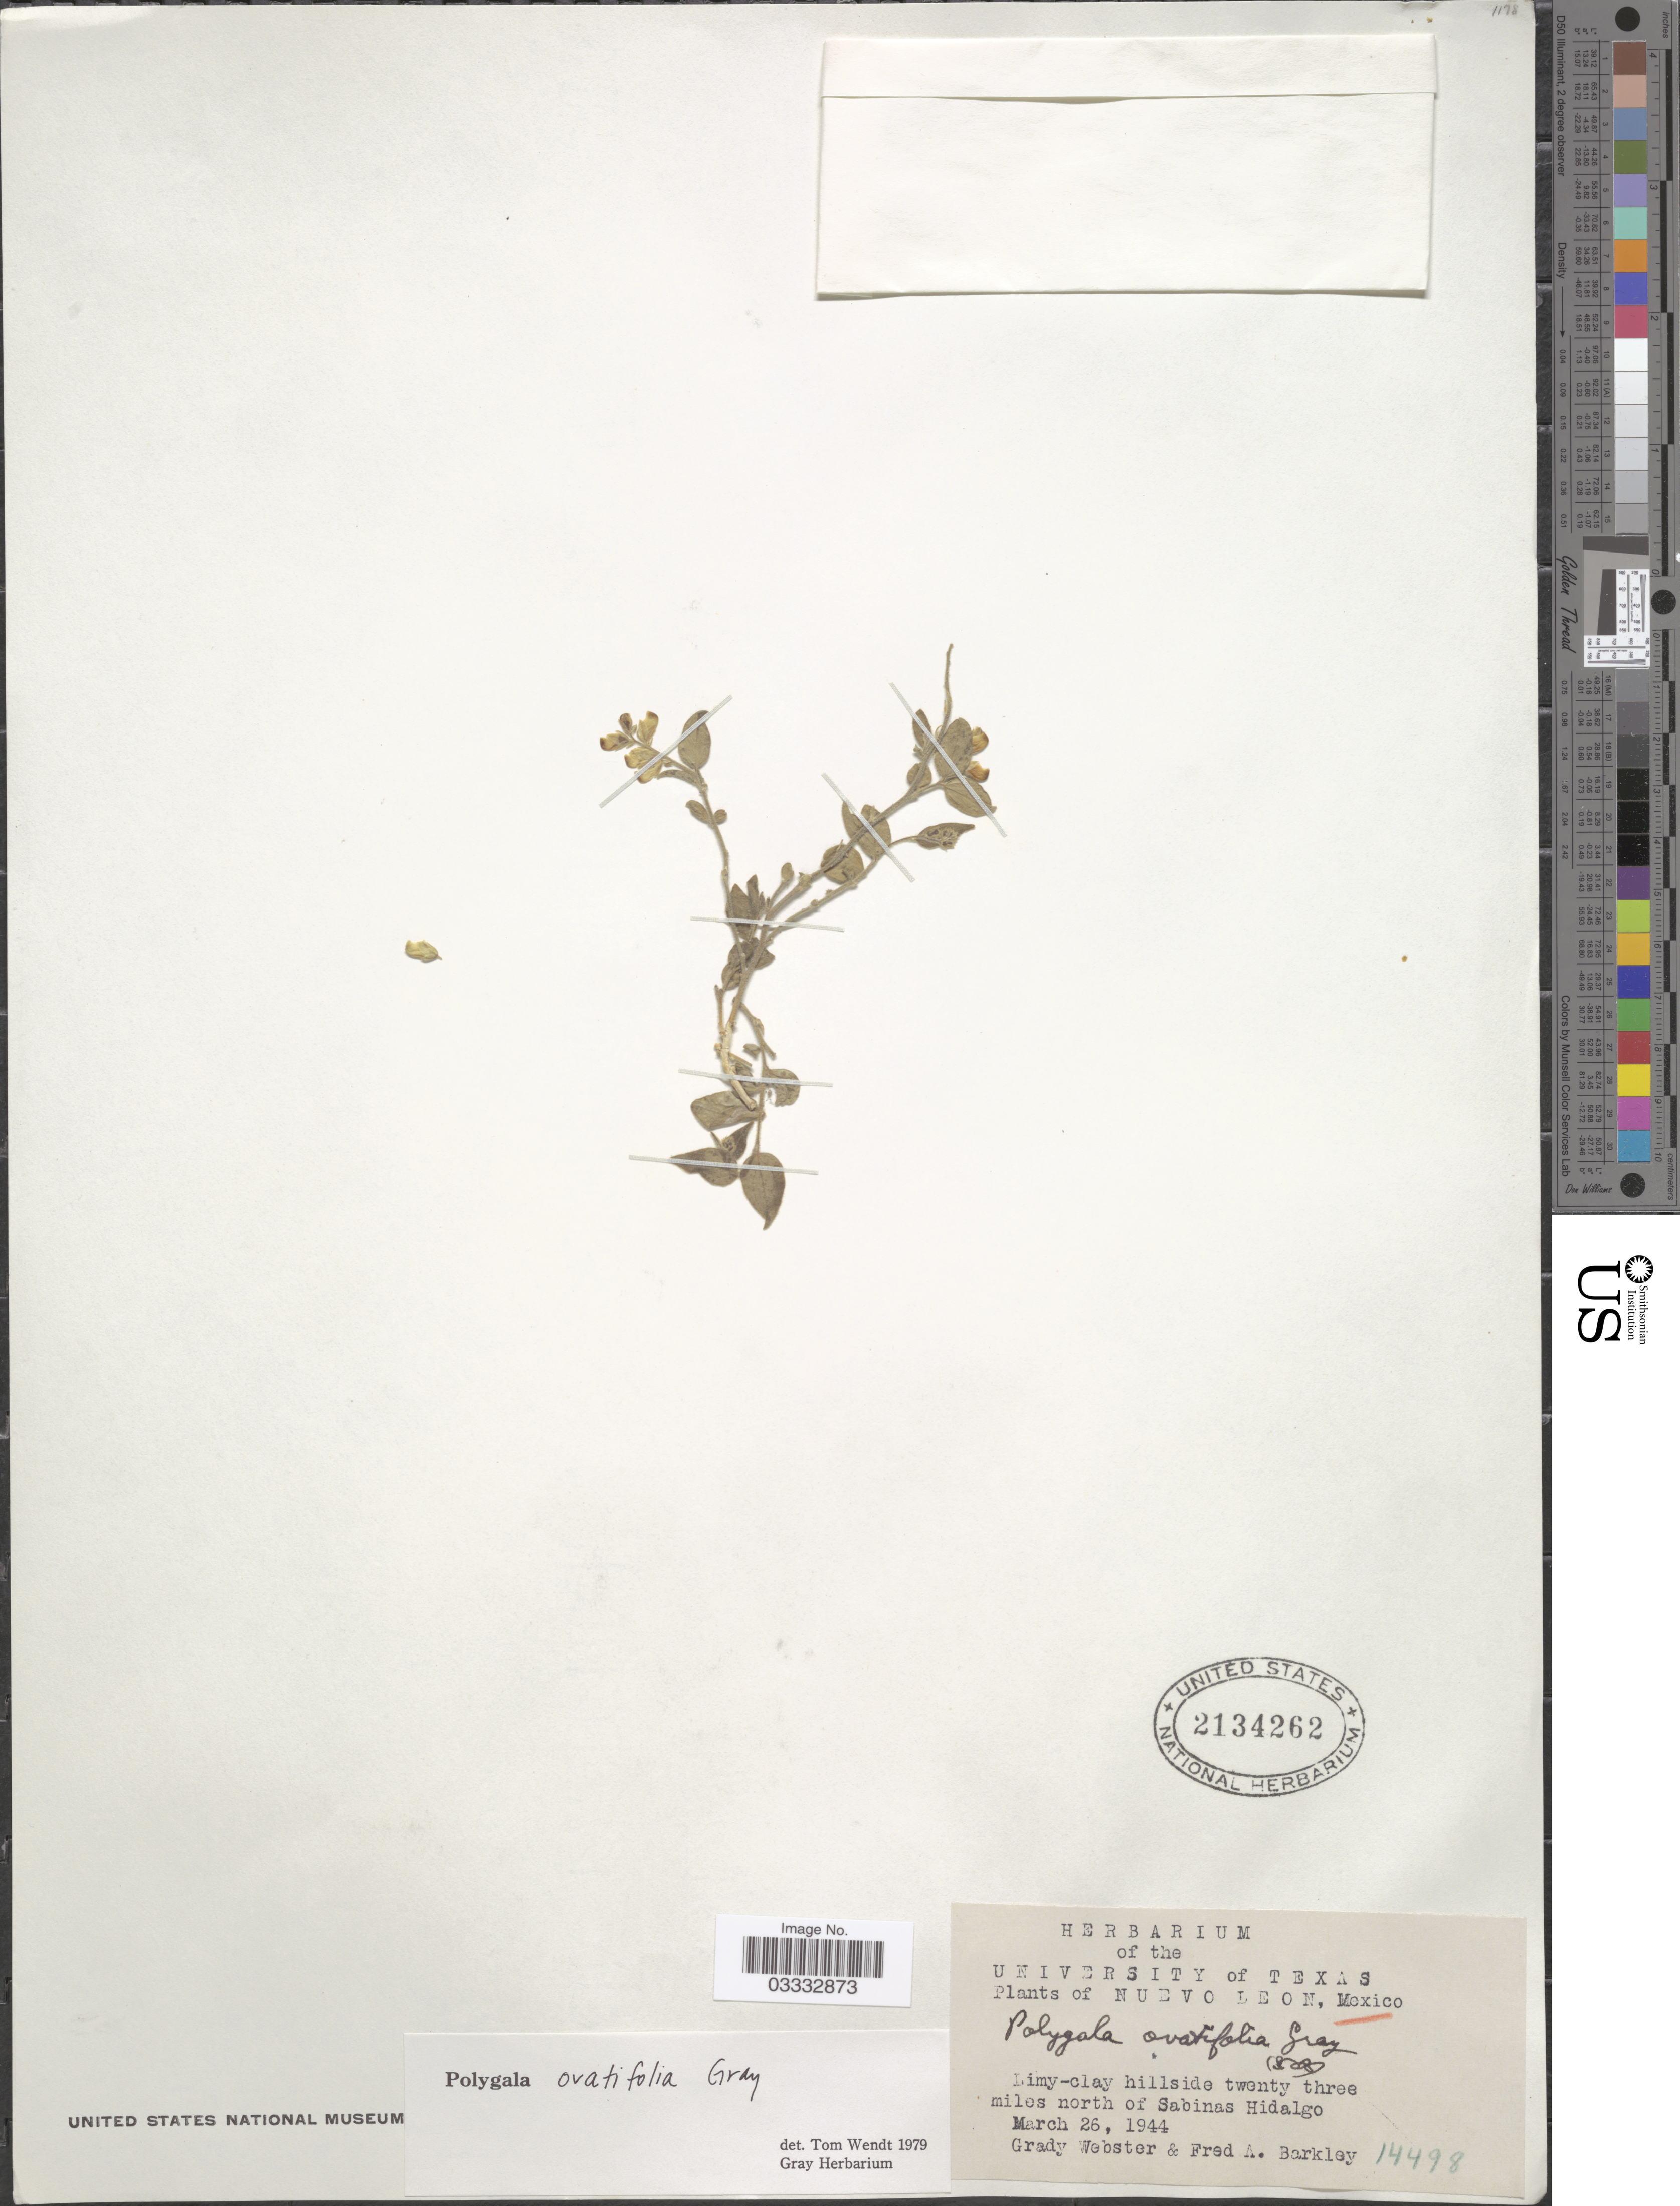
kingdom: Plantae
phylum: Tracheophyta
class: Magnoliopsida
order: Fabales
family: Polygalaceae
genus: Hebecarpa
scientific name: Hebecarpa ovatifolia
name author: (A. Gray) J.R. Abbott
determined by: Strong, Mark T., (BOT), Smithsonian Institution - National Museum of Natural History (UNITED STATES)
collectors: G. L. Webster & F. A. Barkley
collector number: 14498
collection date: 1944-03-26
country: Mexico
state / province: Nuevo León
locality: Twenty three miles north of Sabinas Hidalgo.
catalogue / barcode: US 2134262